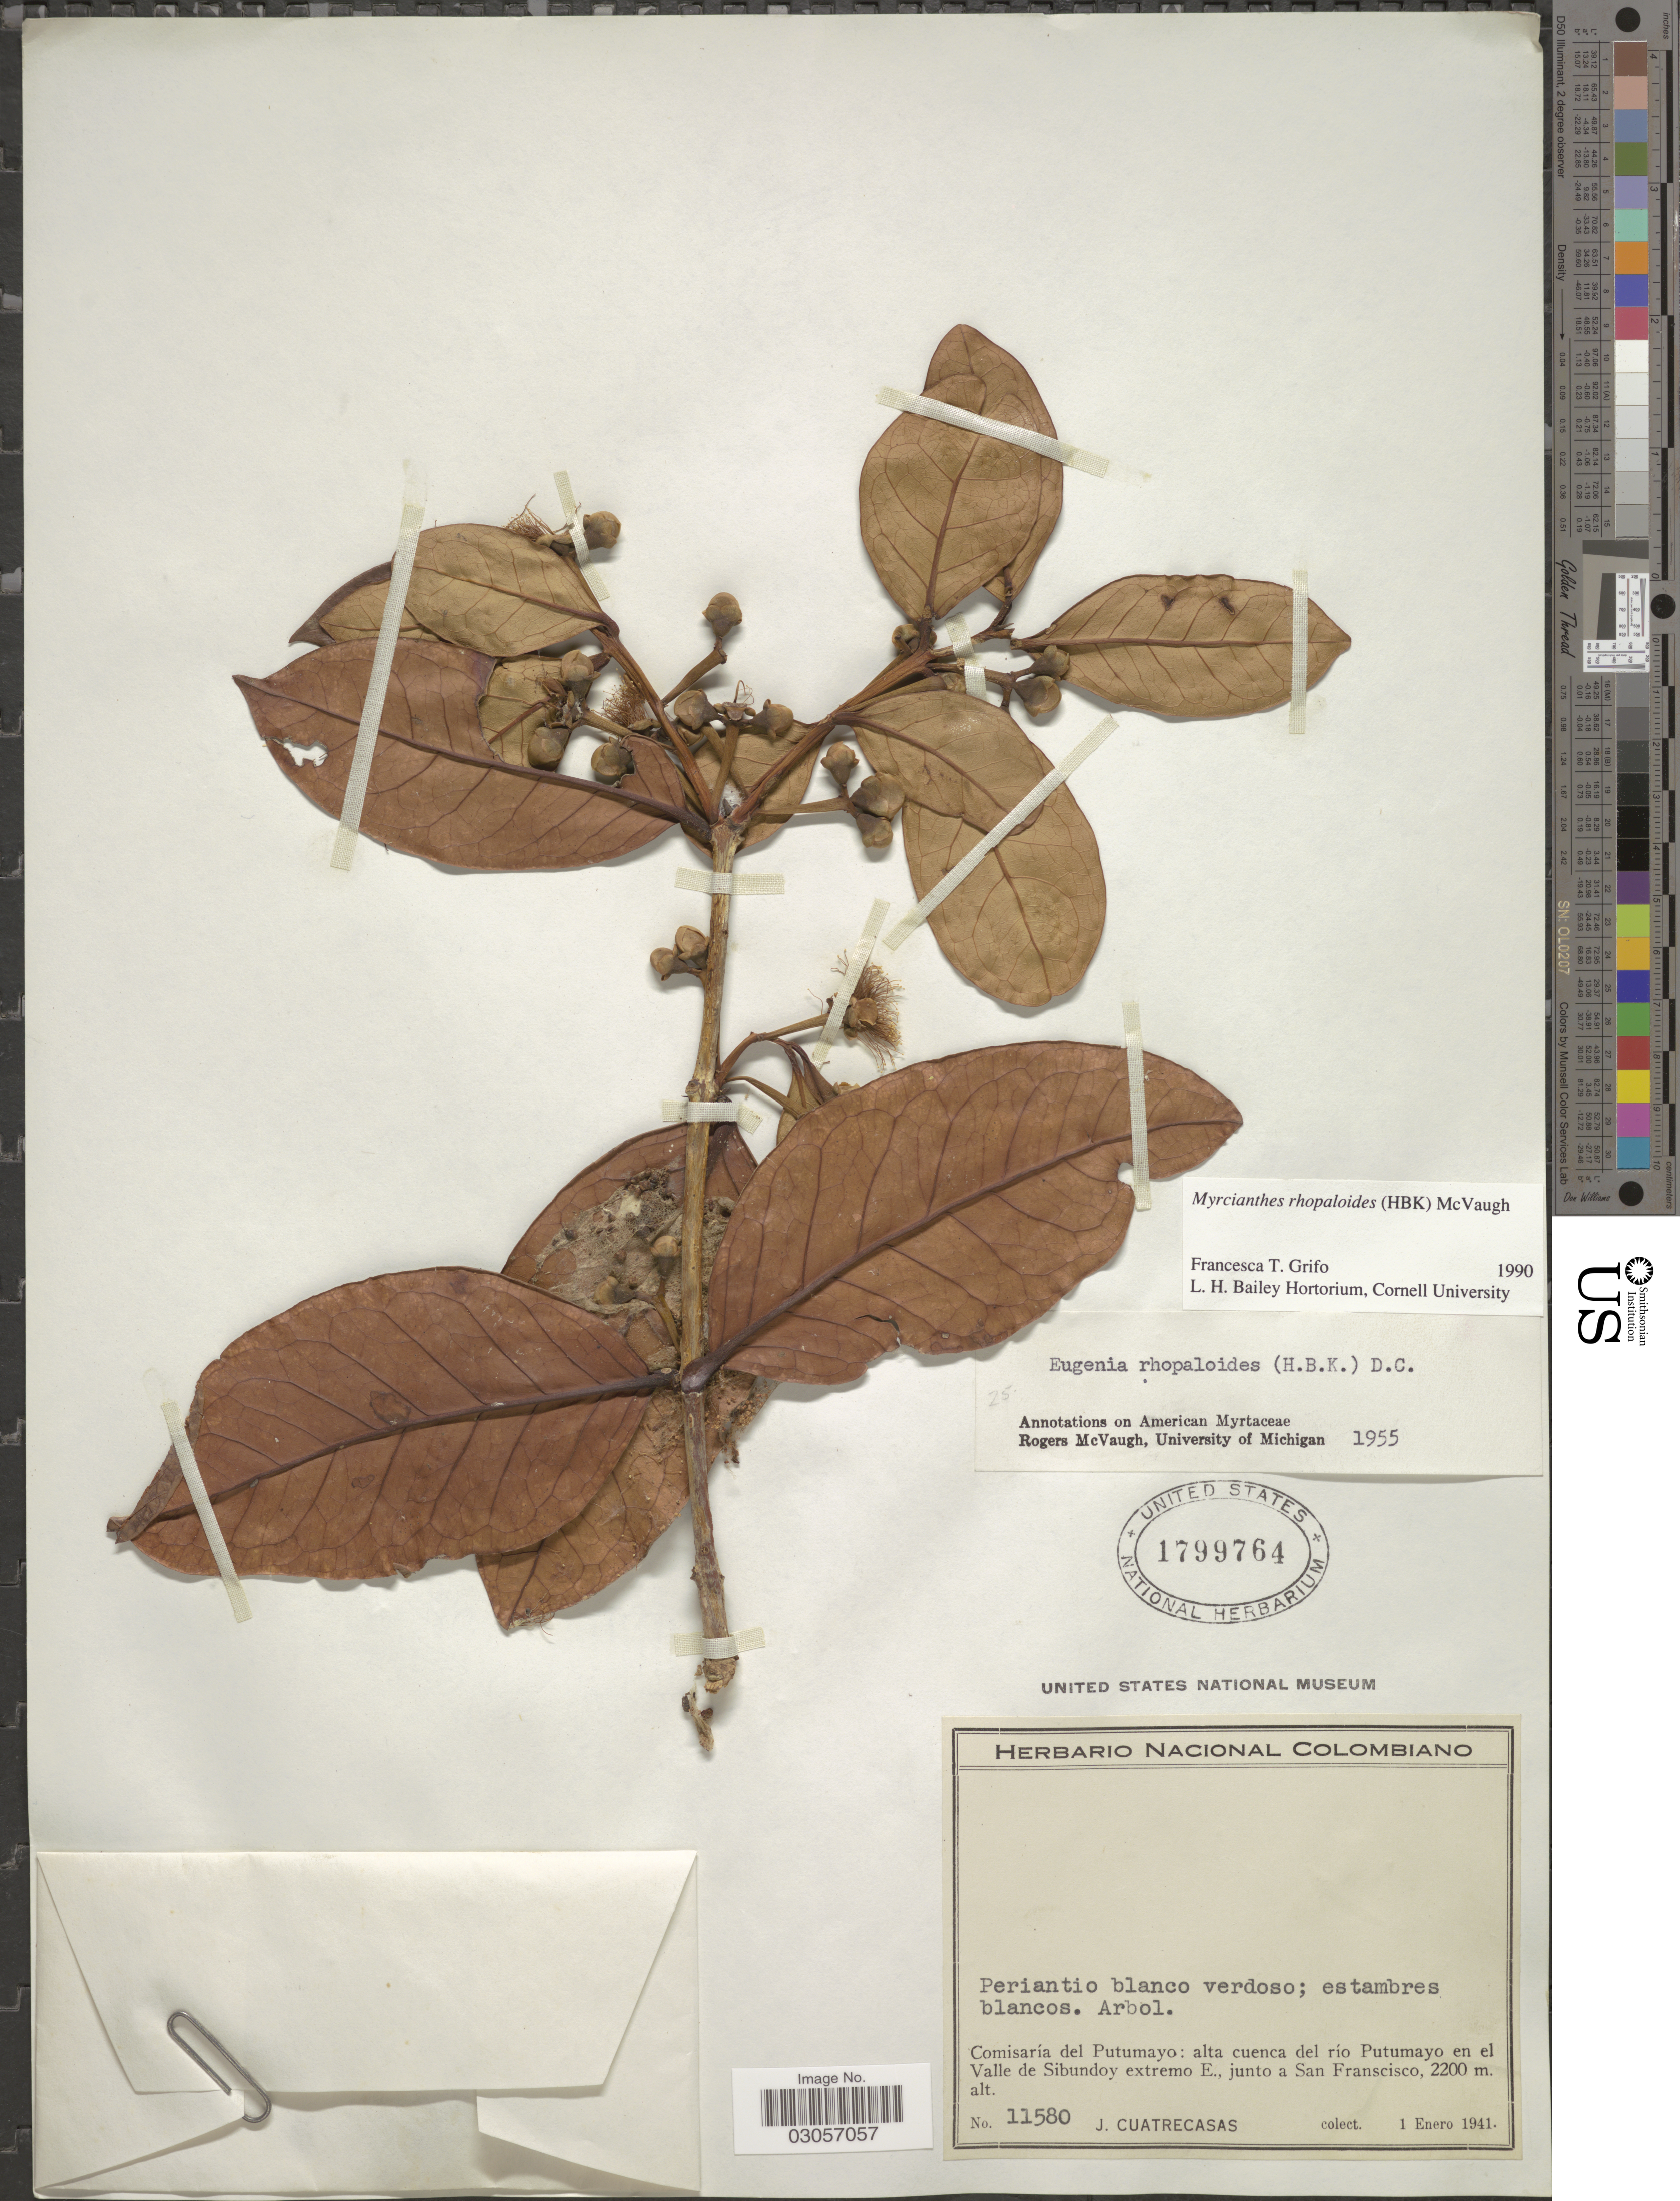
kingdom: Plantae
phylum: Tracheophyta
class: Magnoliopsida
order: Myrtales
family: Myrtaceae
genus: Myrcianthes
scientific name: Myrcianthes rhopaloides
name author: (Kunth) McVaugh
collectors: J. Cuatrecasas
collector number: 11580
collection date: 1941-01-01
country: Colombia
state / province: Putumayo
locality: Comisaría del Putumayo: alta cuenca del rio Putumayo en el Valle de Sibundoy extremo E., junto a San Francisco.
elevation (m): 2200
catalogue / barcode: US 1799764